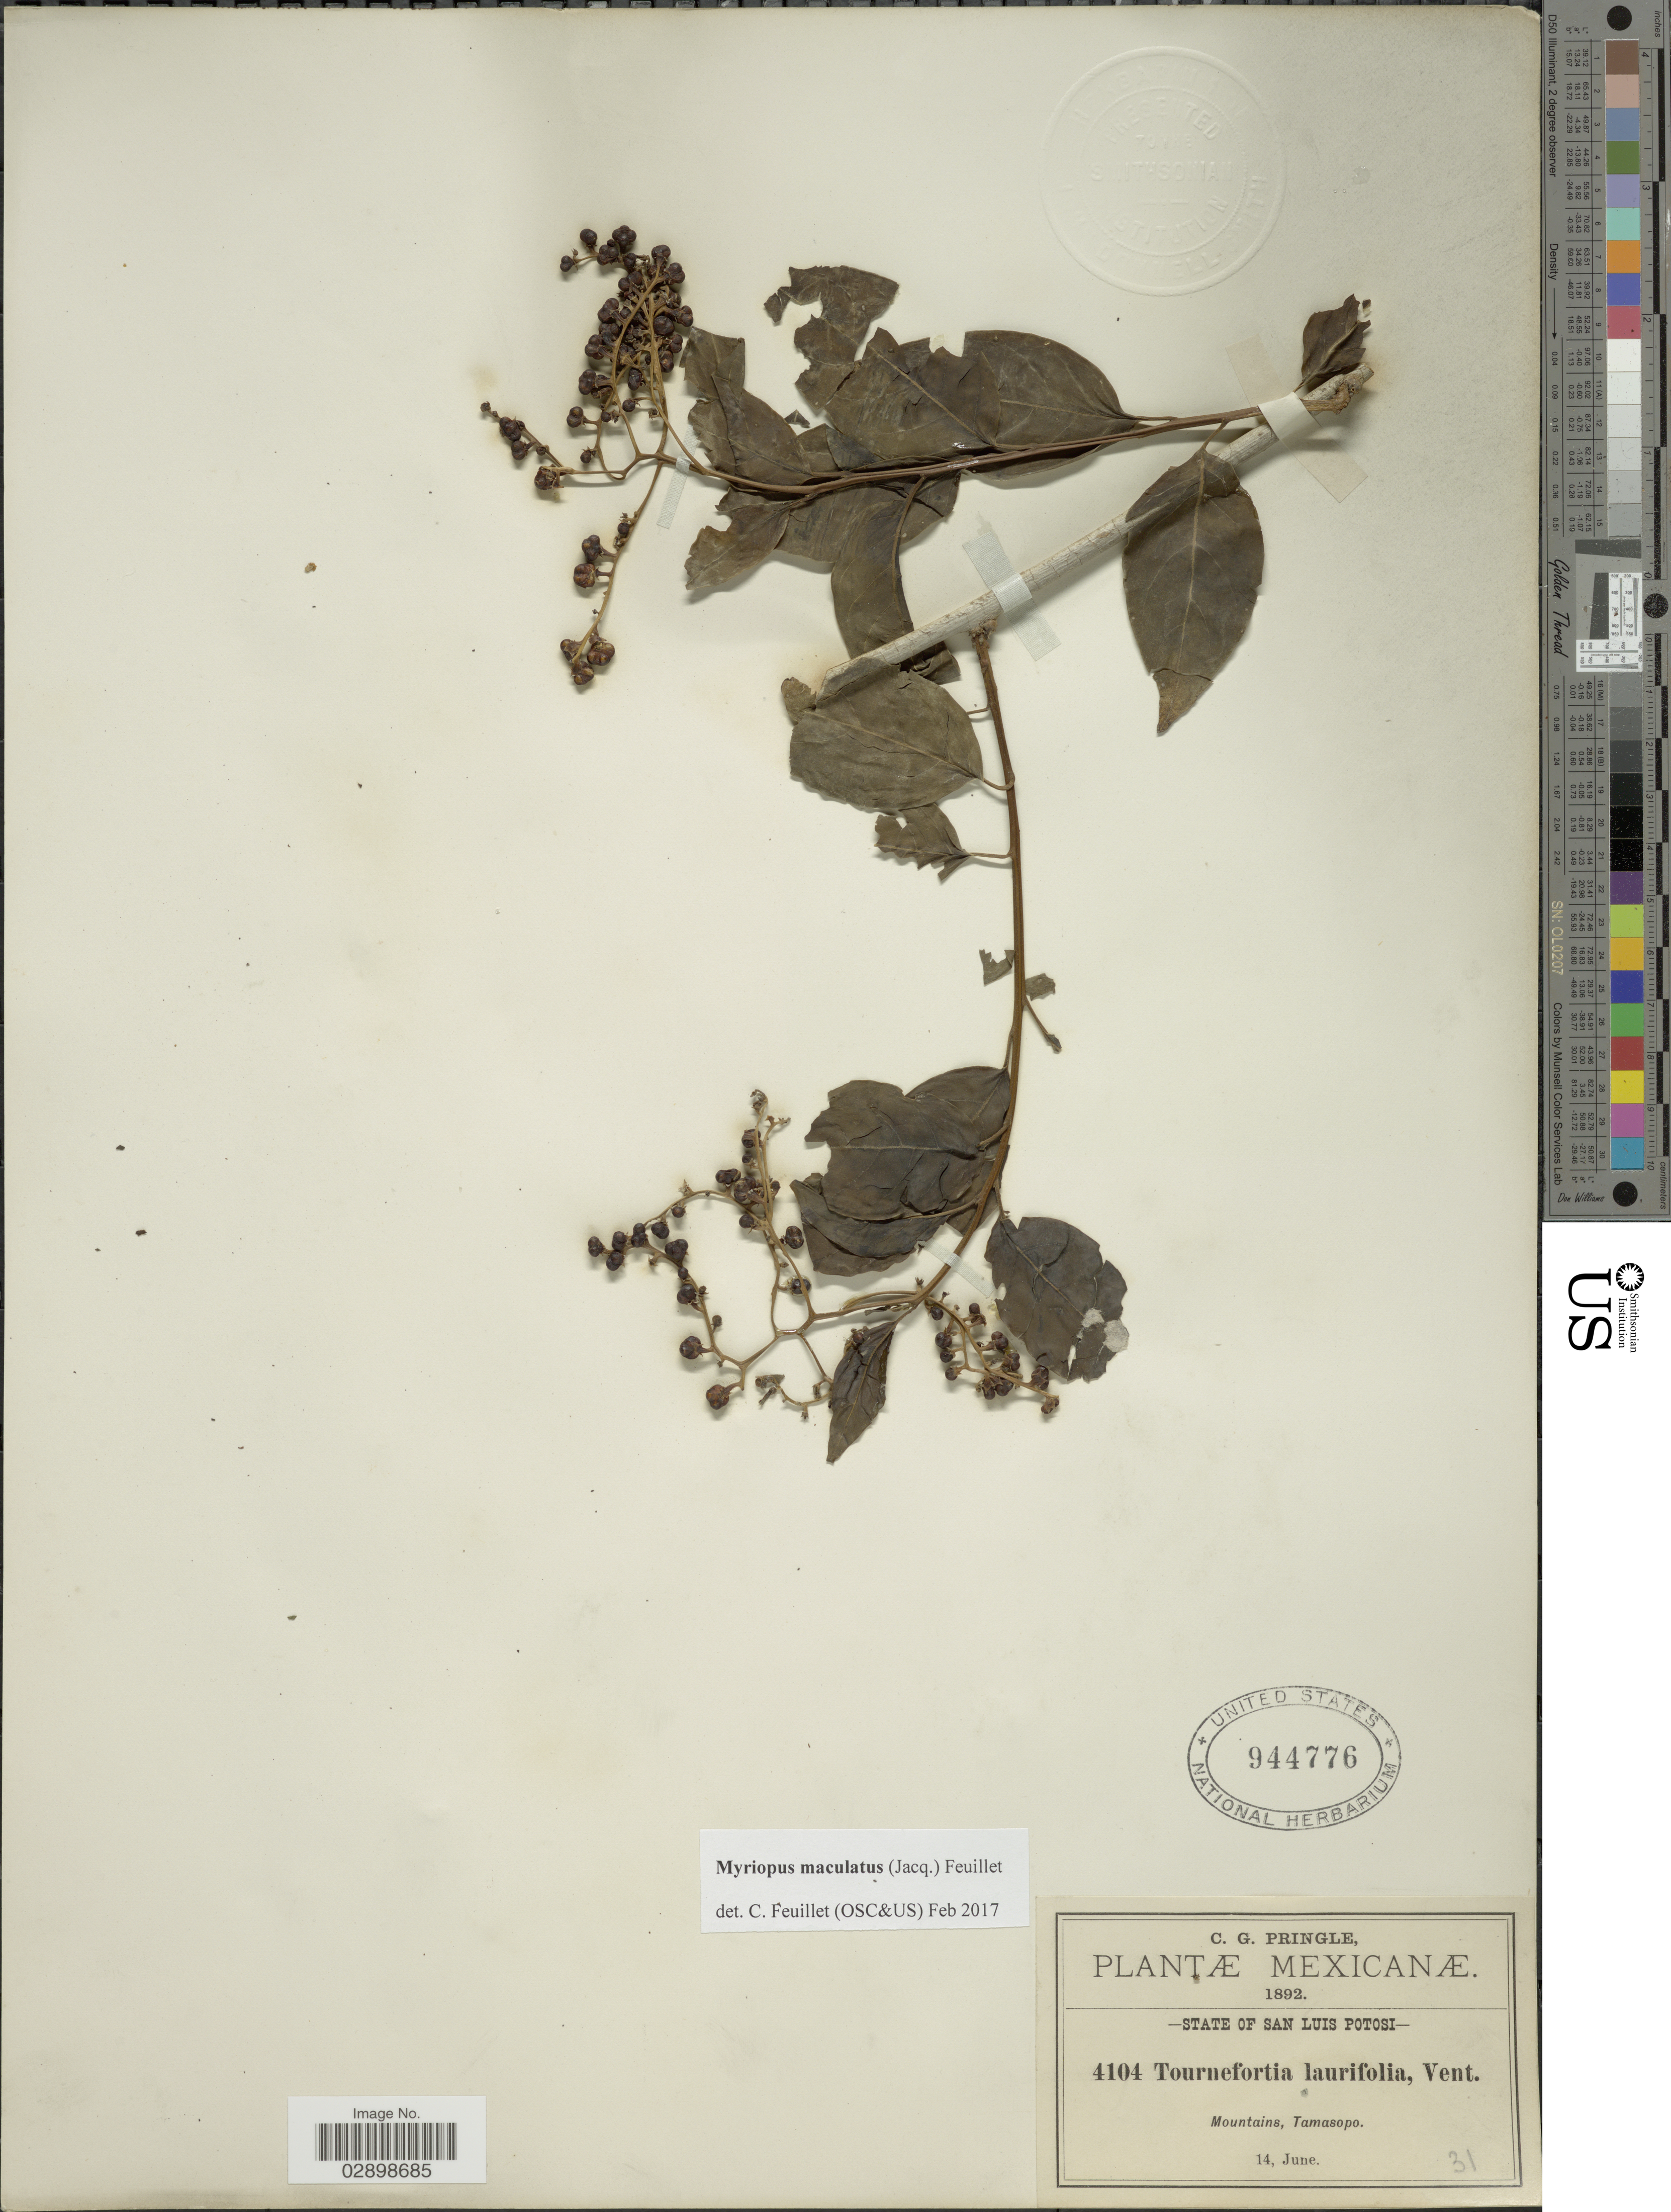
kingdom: Plantae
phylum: Tracheophyta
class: Magnoliopsida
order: Boraginales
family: Heliotropiaceae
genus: Myriopus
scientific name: Myriopus maculatus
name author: (Jacq.) Feuillet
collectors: C. G. Pringle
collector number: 4104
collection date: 1892-06-14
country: Mexico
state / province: San Luis Potosí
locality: State of San Luis Potosi. Mountains, Tamasopo.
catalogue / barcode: US 944776